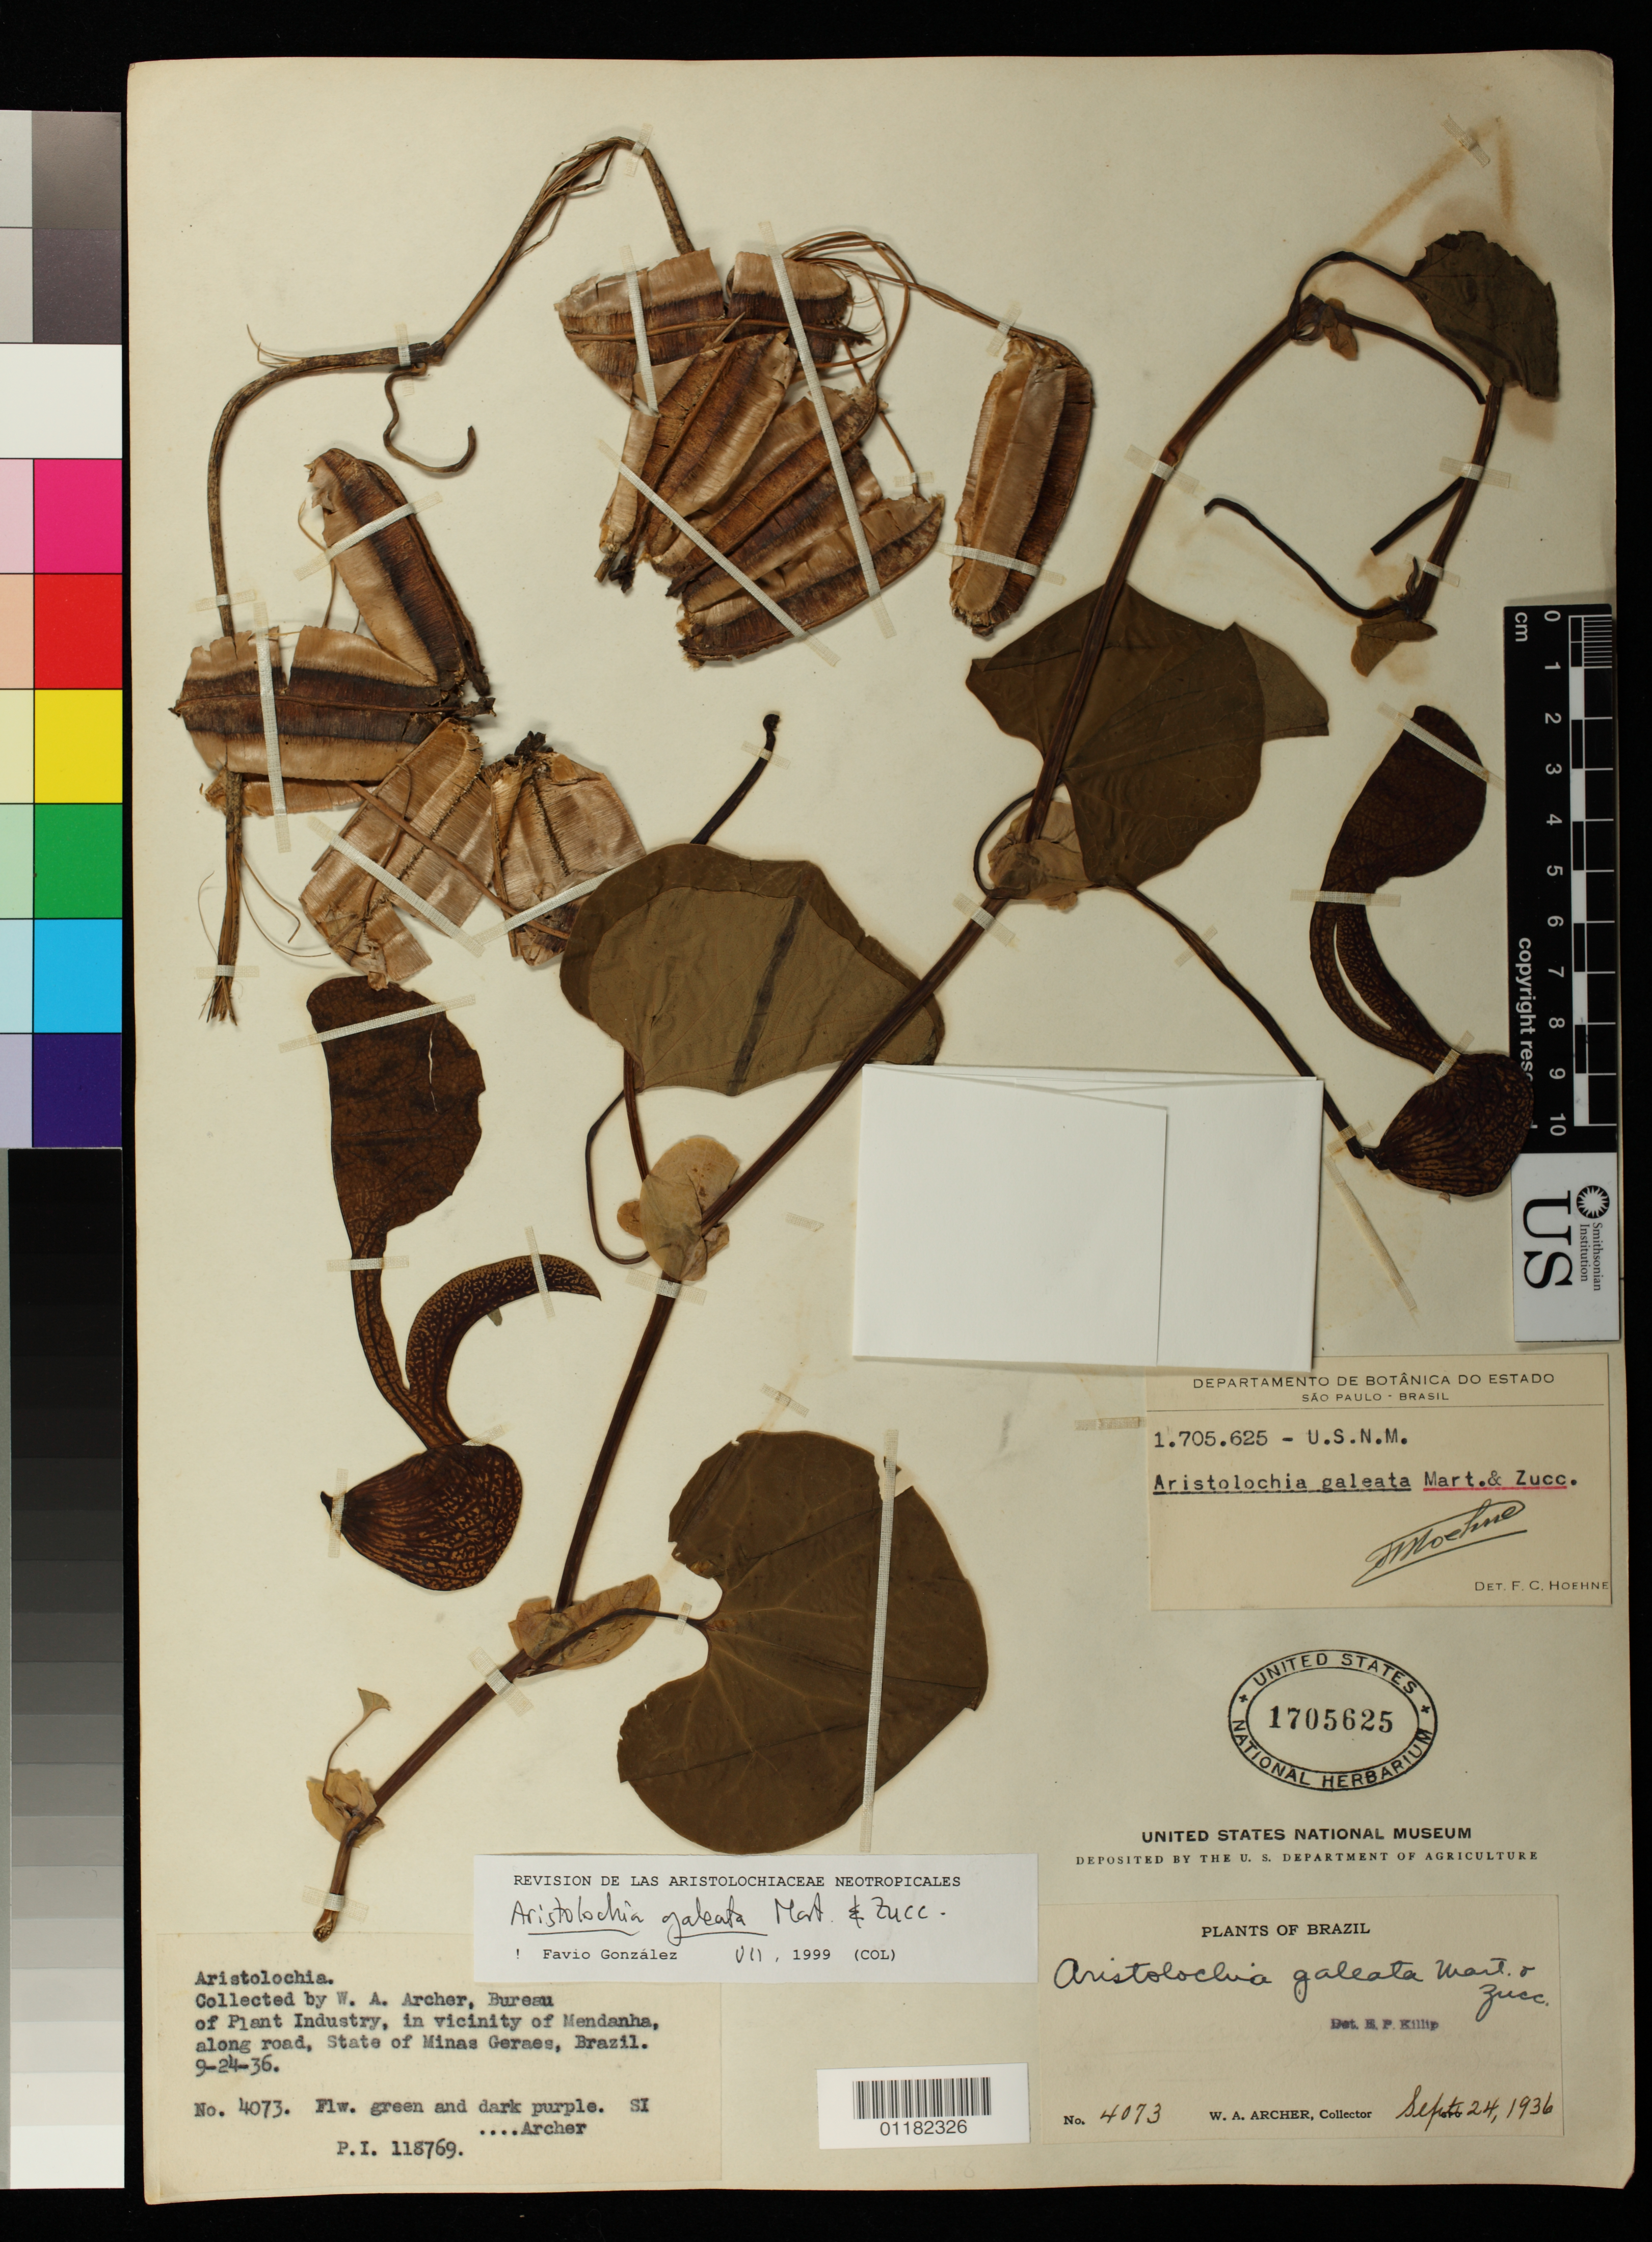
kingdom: Plantae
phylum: Tracheophyta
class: Magnoliopsida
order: Piperales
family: Aristolochiaceae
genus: Aristolochia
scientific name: Aristolochia galeata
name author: Moritzi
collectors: W. A. Archer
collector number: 4073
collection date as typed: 24 Sep 1936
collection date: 1936-09-24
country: Brazil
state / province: Minas Gerais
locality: Vicinity of Mendanha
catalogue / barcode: US 1705625